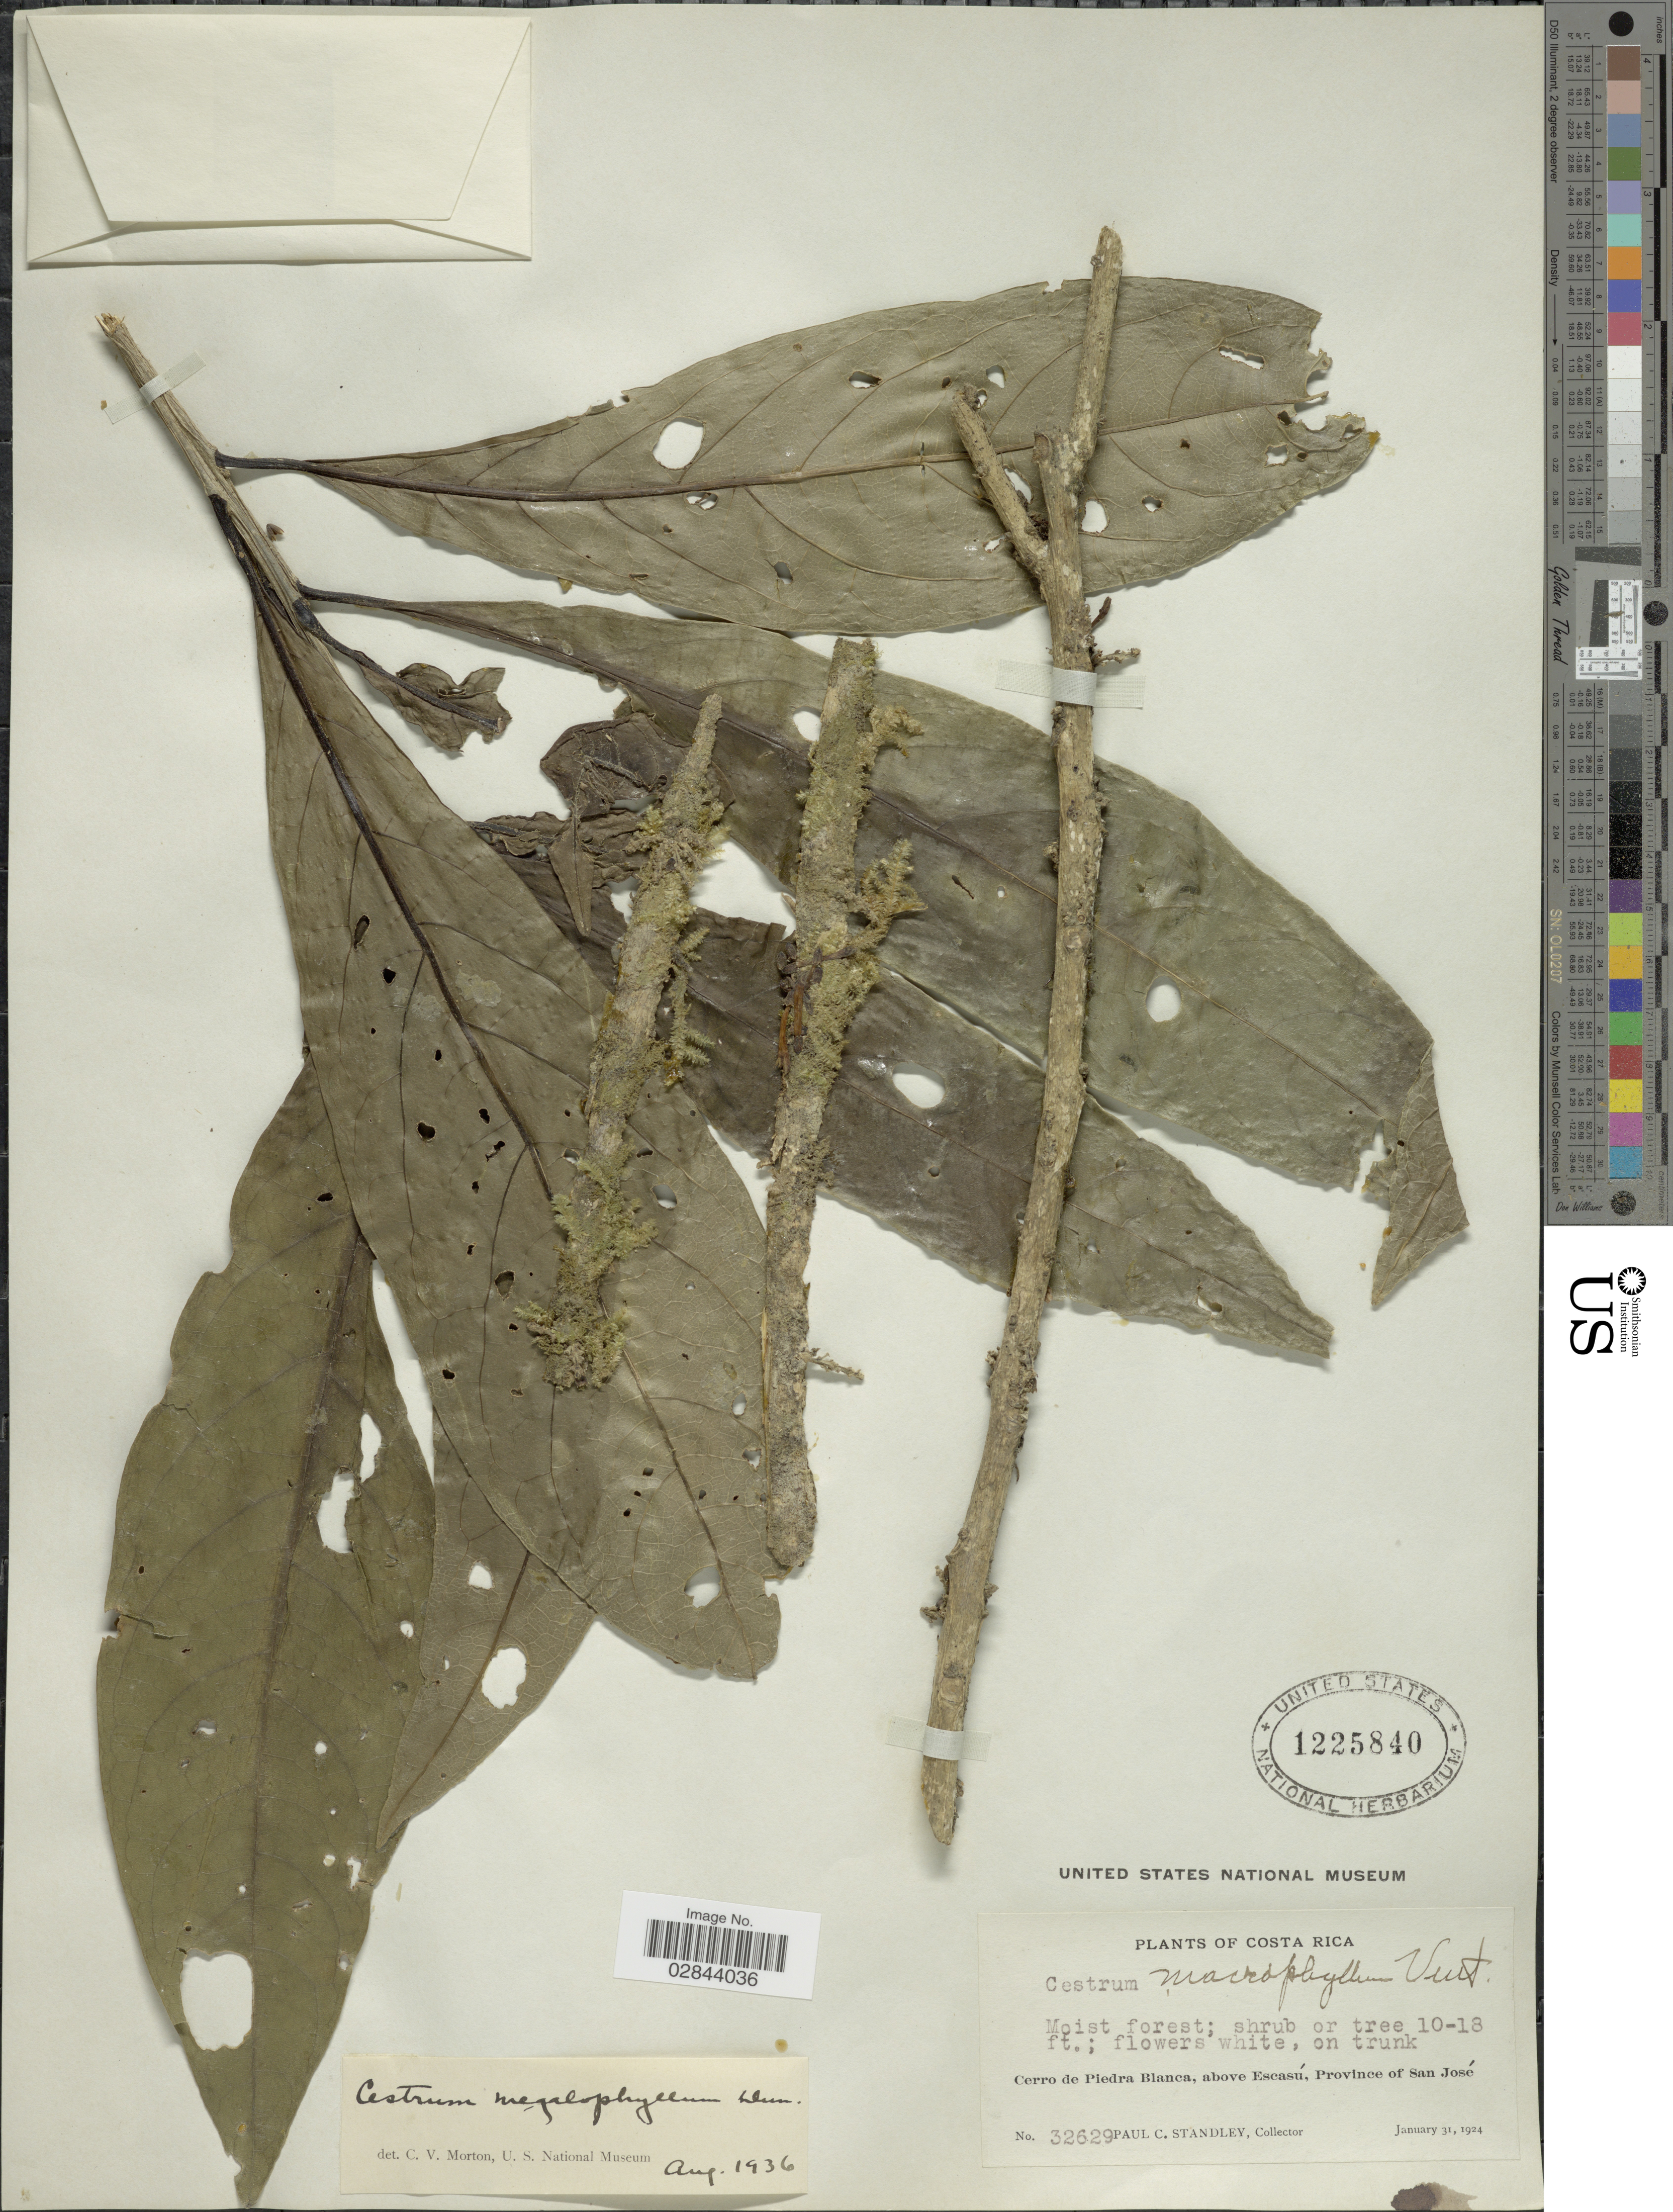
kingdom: Plantae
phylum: Tracheophyta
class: Magnoliopsida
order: Solanales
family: Solanaceae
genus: Cestrum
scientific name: Cestrum schlechtendahlii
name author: G. Don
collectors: P. C. Standley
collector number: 32629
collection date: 1924-01-31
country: Costa Rica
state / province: San José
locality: Cerro de Piedra Blanca, above Escasú, Province of San José,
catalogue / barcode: US 1225840